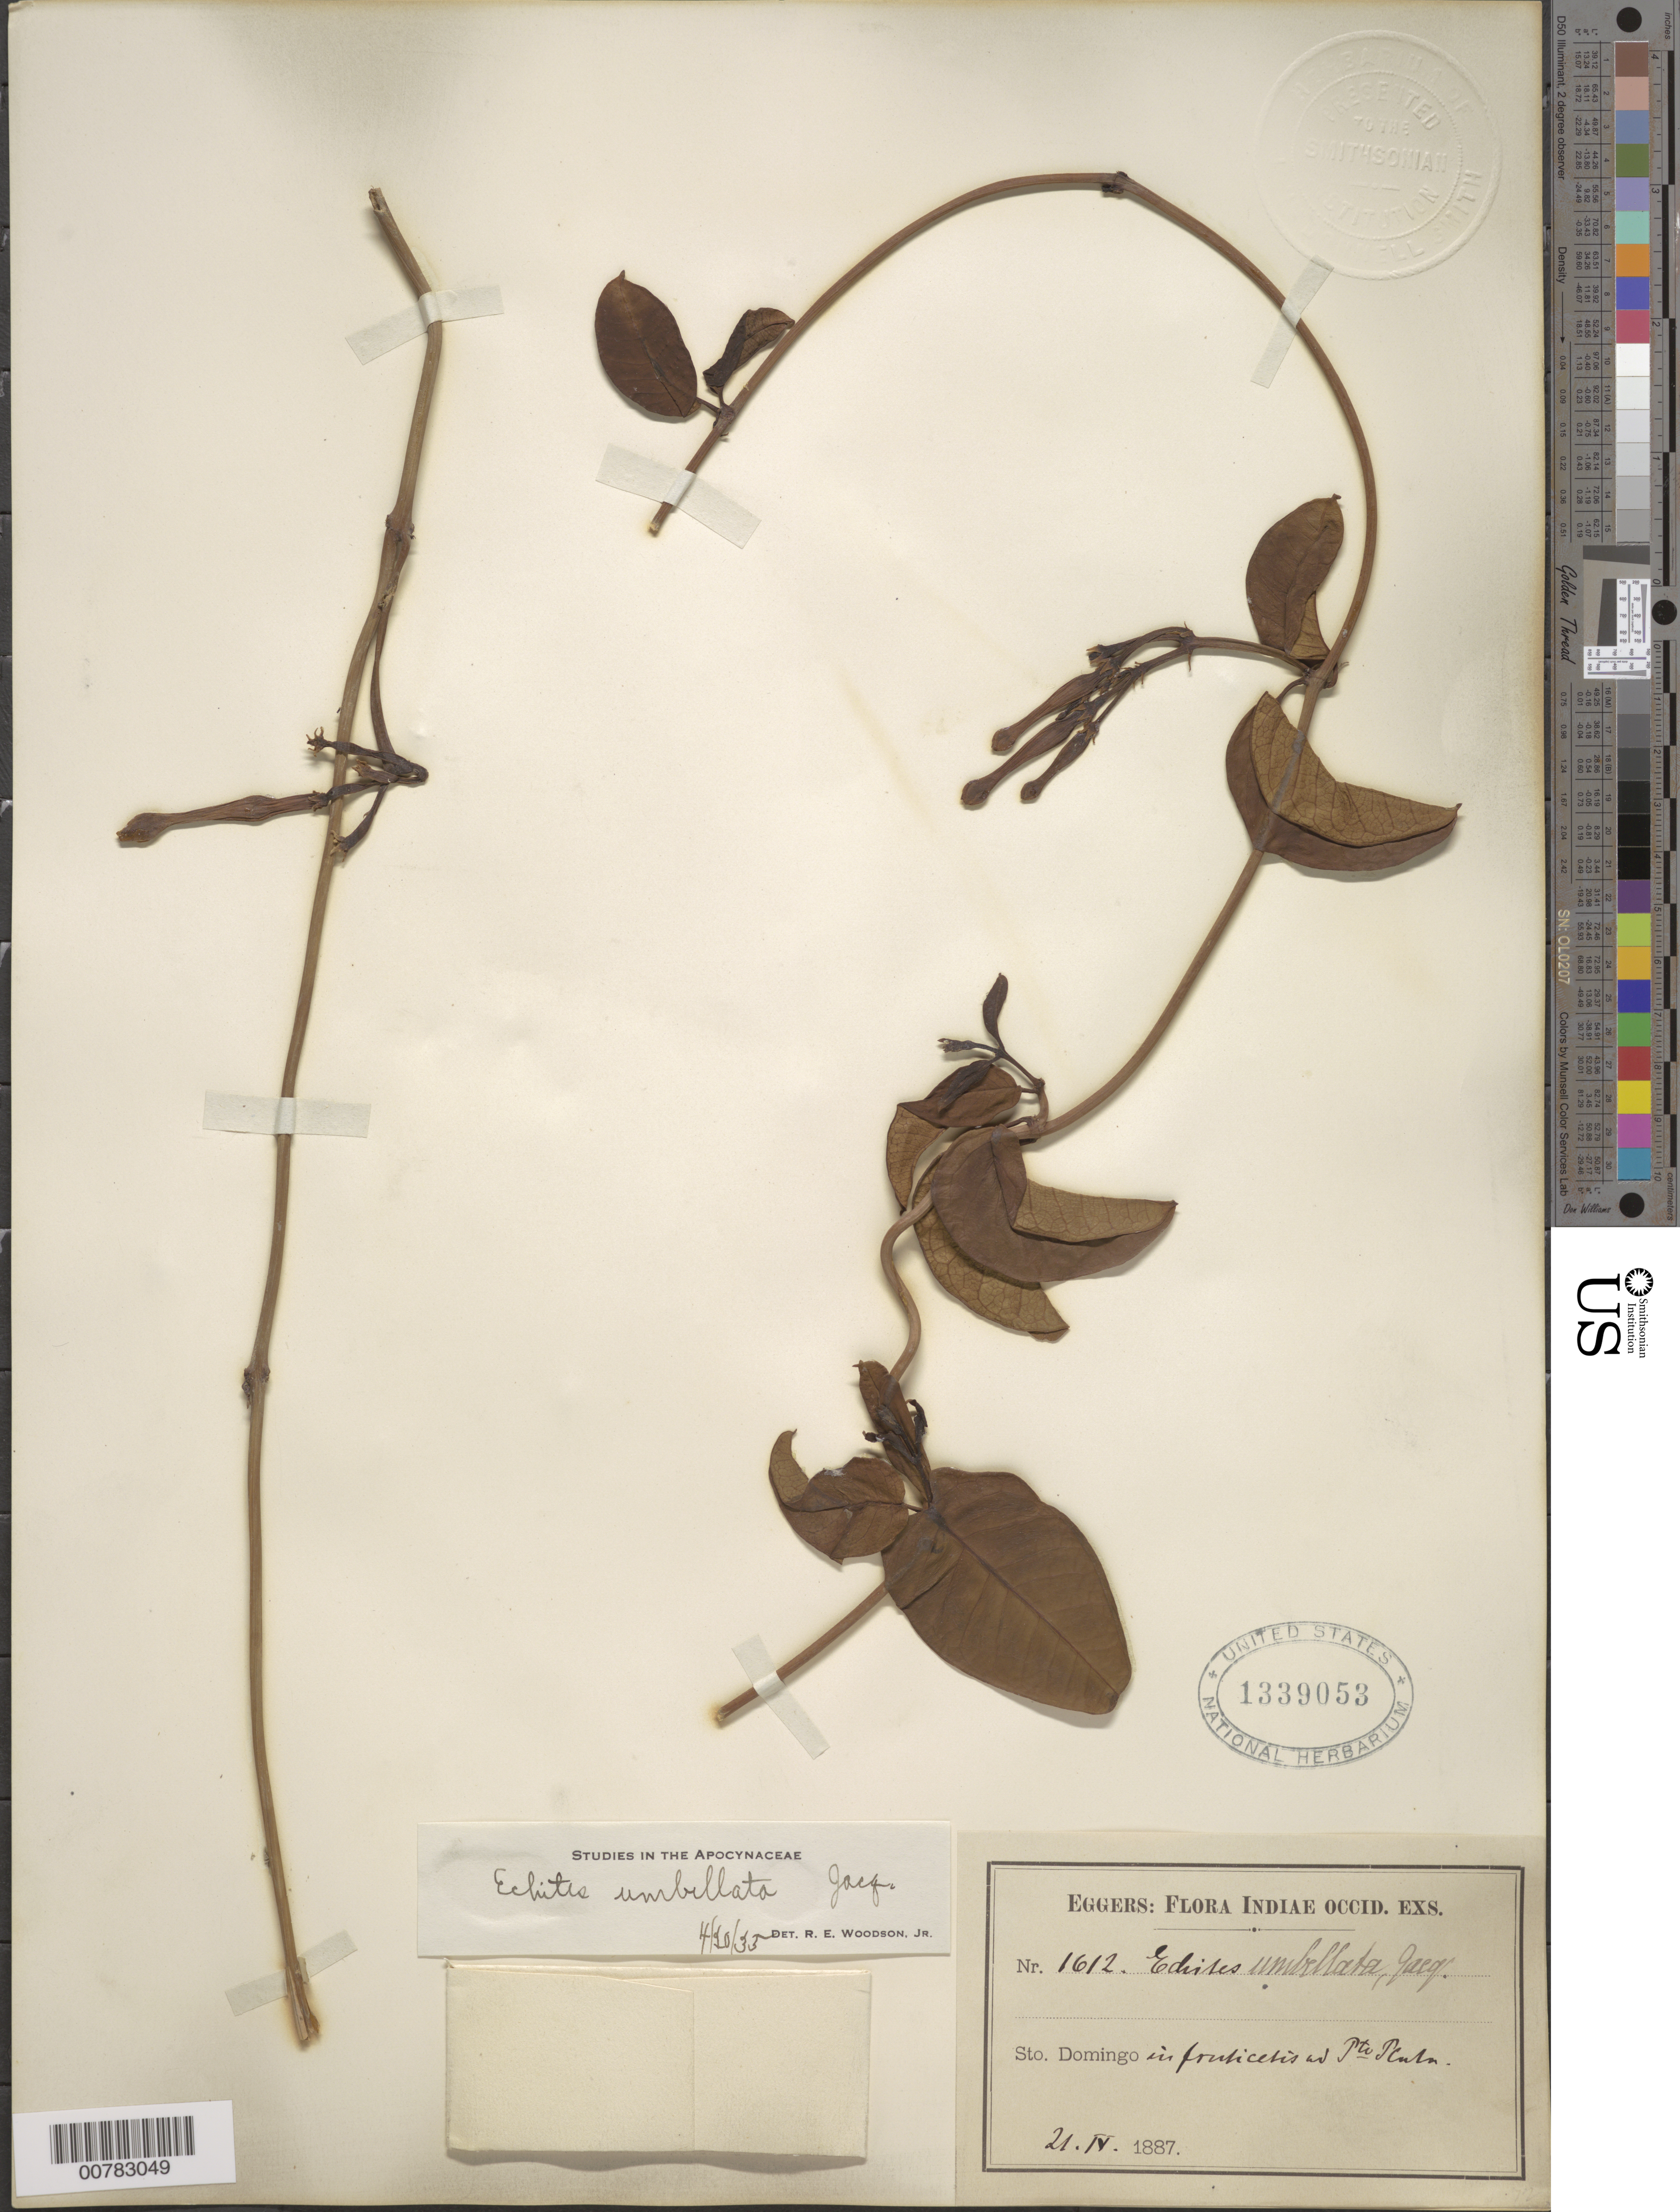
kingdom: Plantae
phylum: Tracheophyta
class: Magnoliopsida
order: Gentianales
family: Apocynaceae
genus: Echites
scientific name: Echites umbellatus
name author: Jacq.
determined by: Woodson, R. E., Jr.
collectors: H. F. A. von Eggers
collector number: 1612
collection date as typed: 21 Apr 1887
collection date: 1887-04-21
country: Dominican Republic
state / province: Puerto Plata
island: Hispaniola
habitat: In fruticetis.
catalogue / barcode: US 1339053